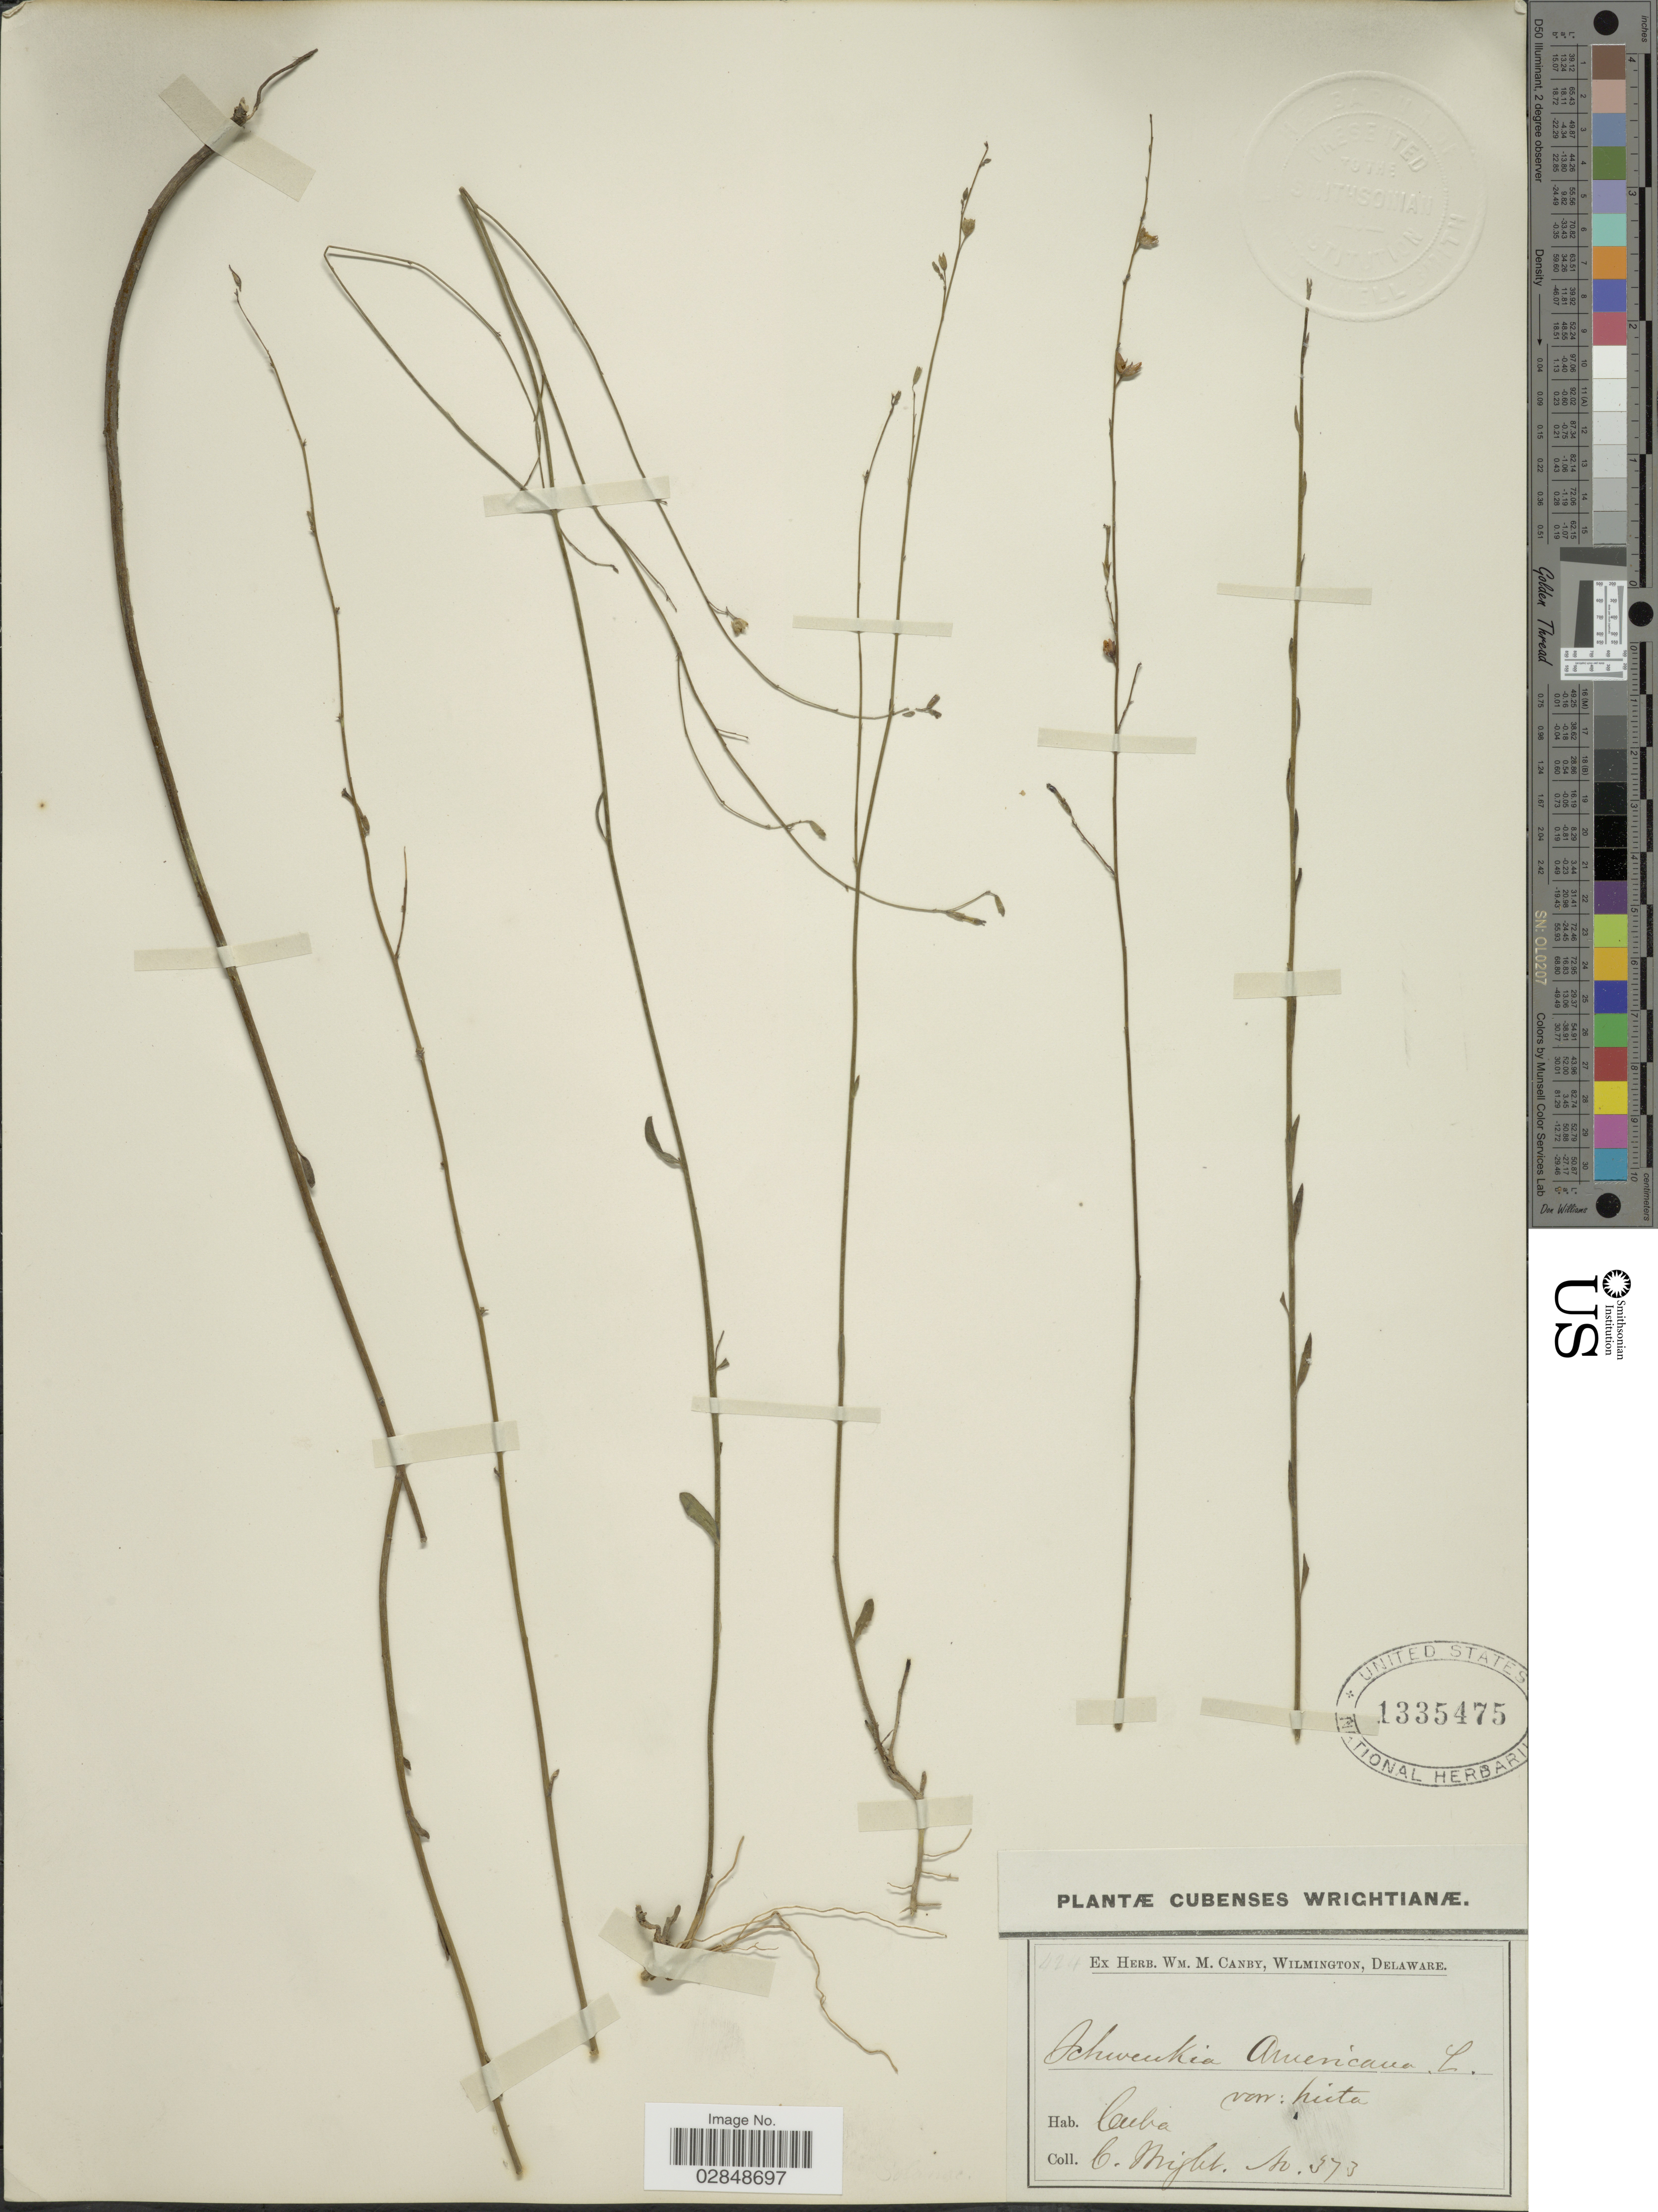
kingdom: Plantae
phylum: Tracheophyta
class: Magnoliopsida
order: Solanales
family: Solanaceae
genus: Schwenckia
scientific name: Schwenckia americana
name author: L.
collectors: C. Wright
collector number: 373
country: Cuba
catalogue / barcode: US 1335475